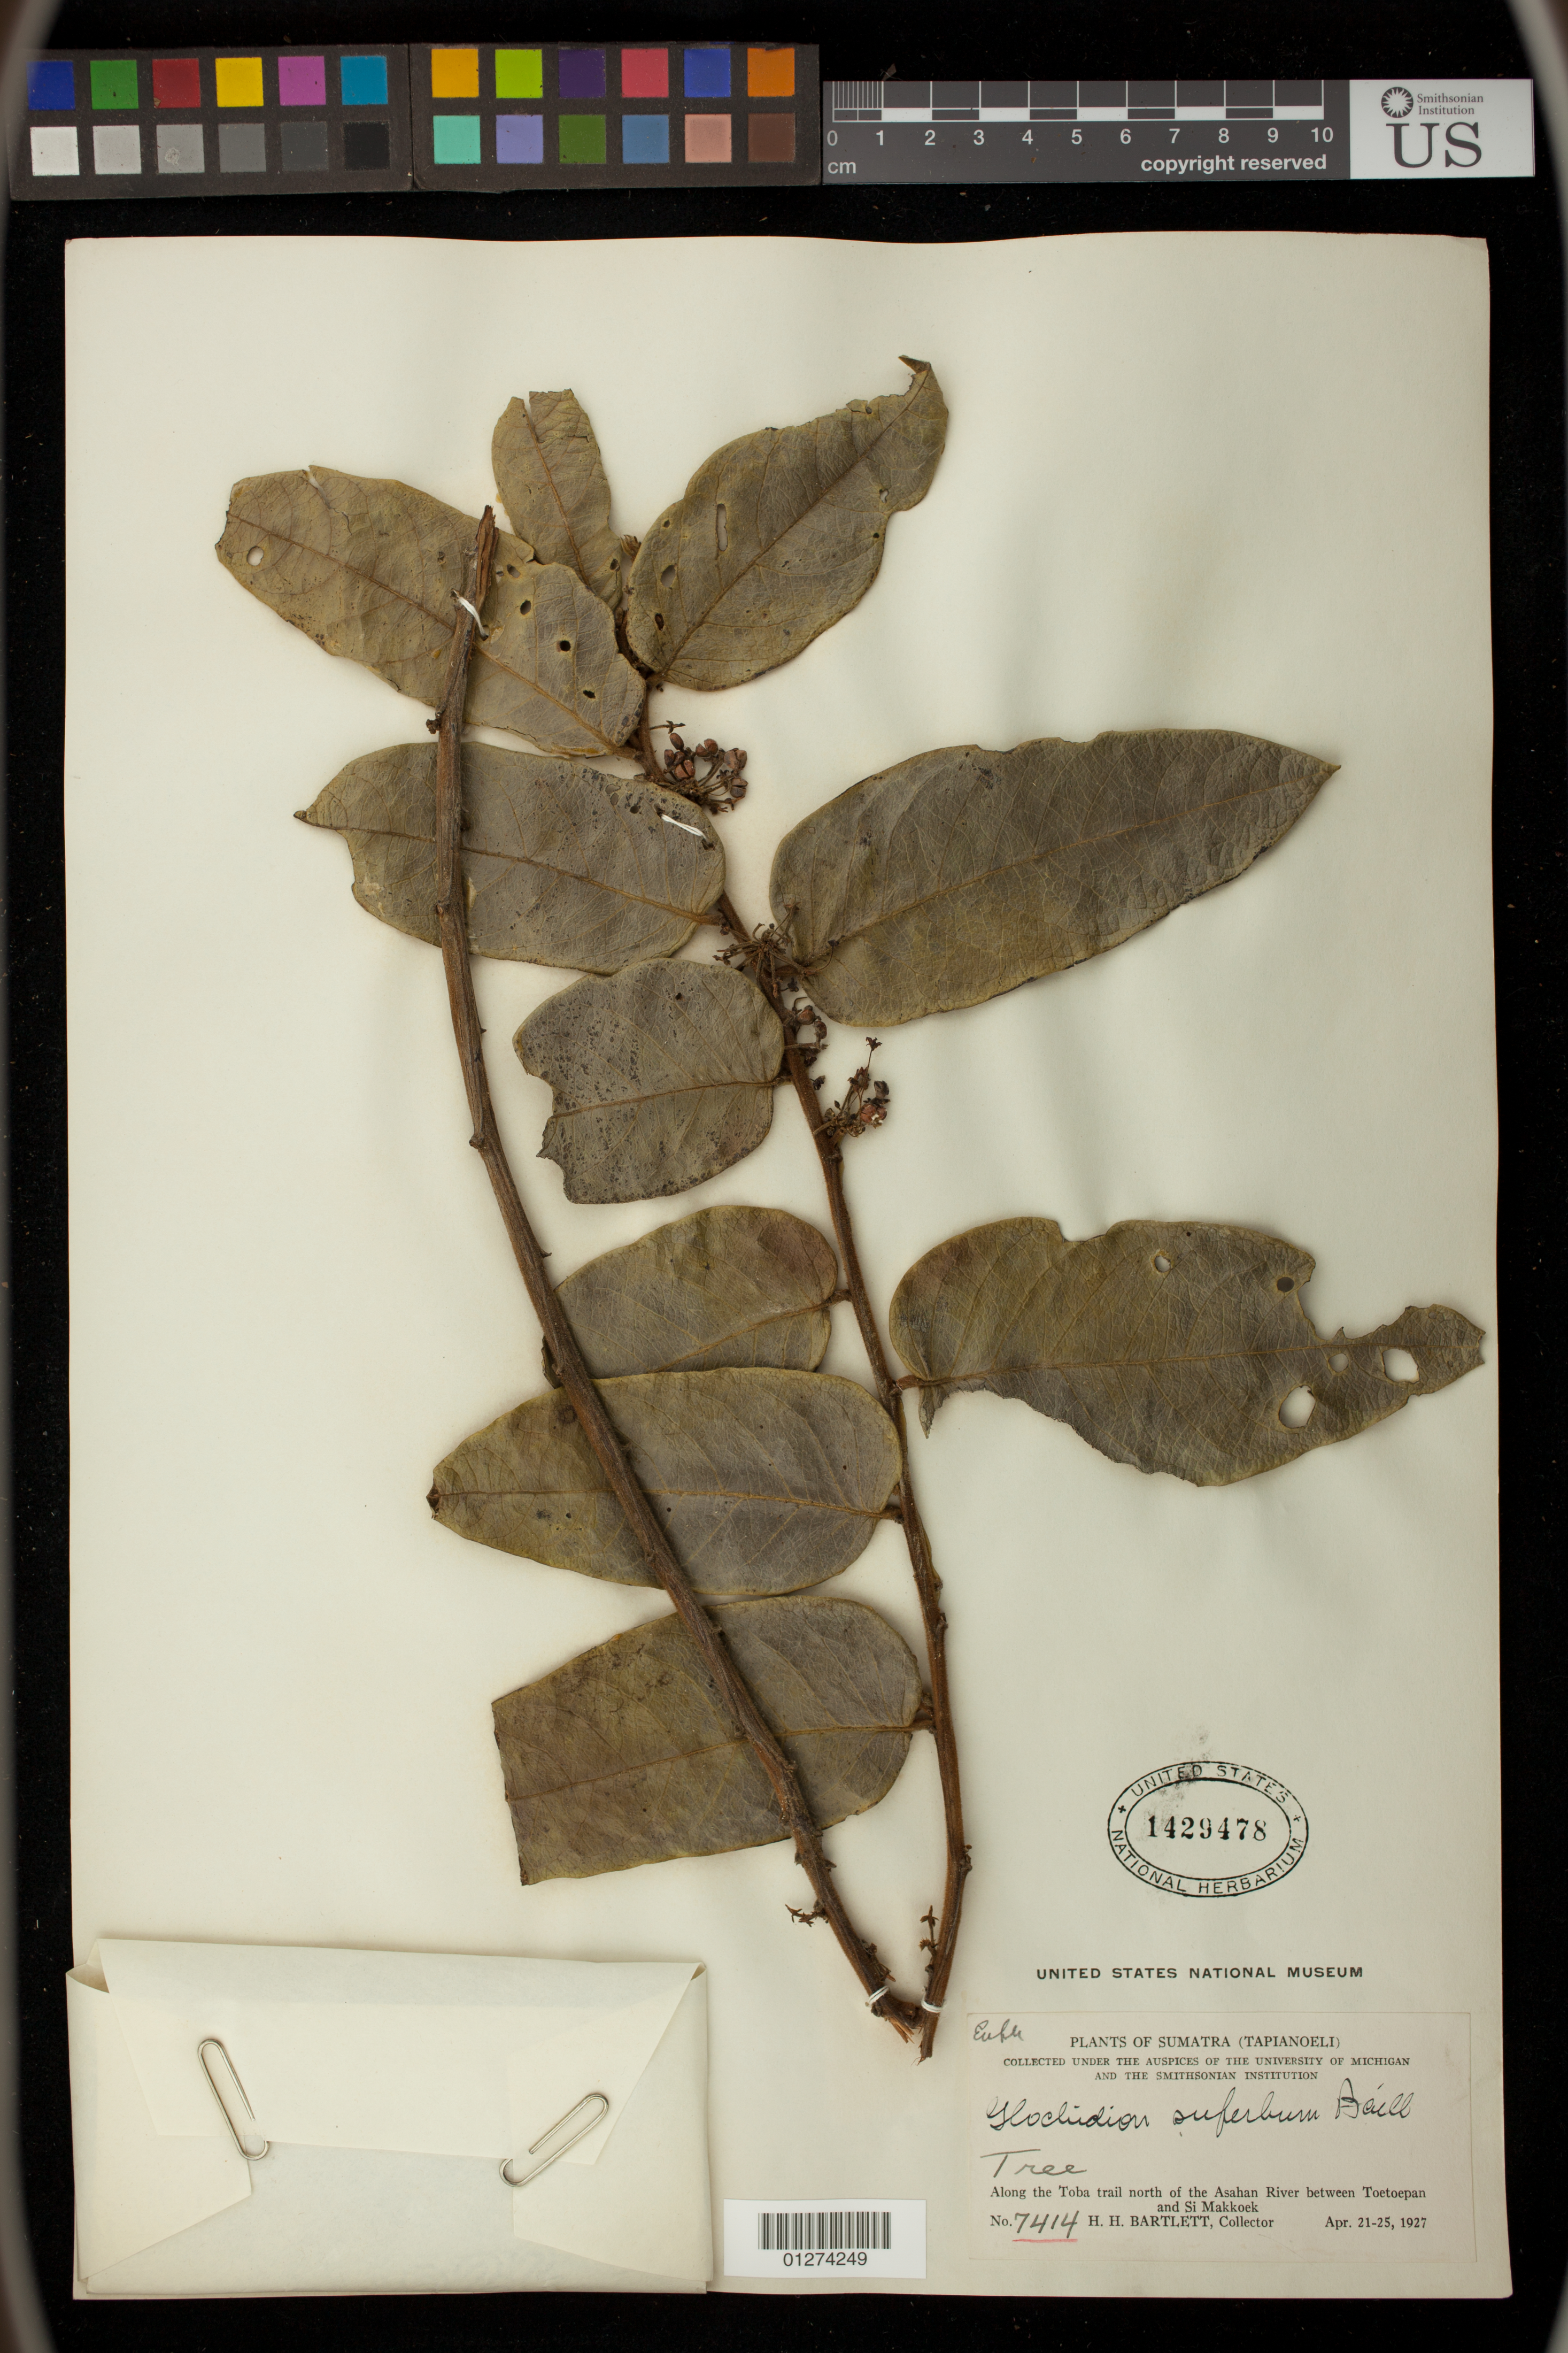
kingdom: Plantae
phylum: Tracheophyta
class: Magnoliopsida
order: Malpighiales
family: Phyllanthaceae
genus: Glochidion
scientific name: Glochidion superbum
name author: Baill.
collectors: H. H. Bartlett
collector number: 7414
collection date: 1927-04-21/1927-04-25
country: Indonesia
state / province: Sumatra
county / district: Sumatera Utara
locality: Along the Toba trail north of the Asahan River between Toetoepan and Si Makkoek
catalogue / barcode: US 1429478